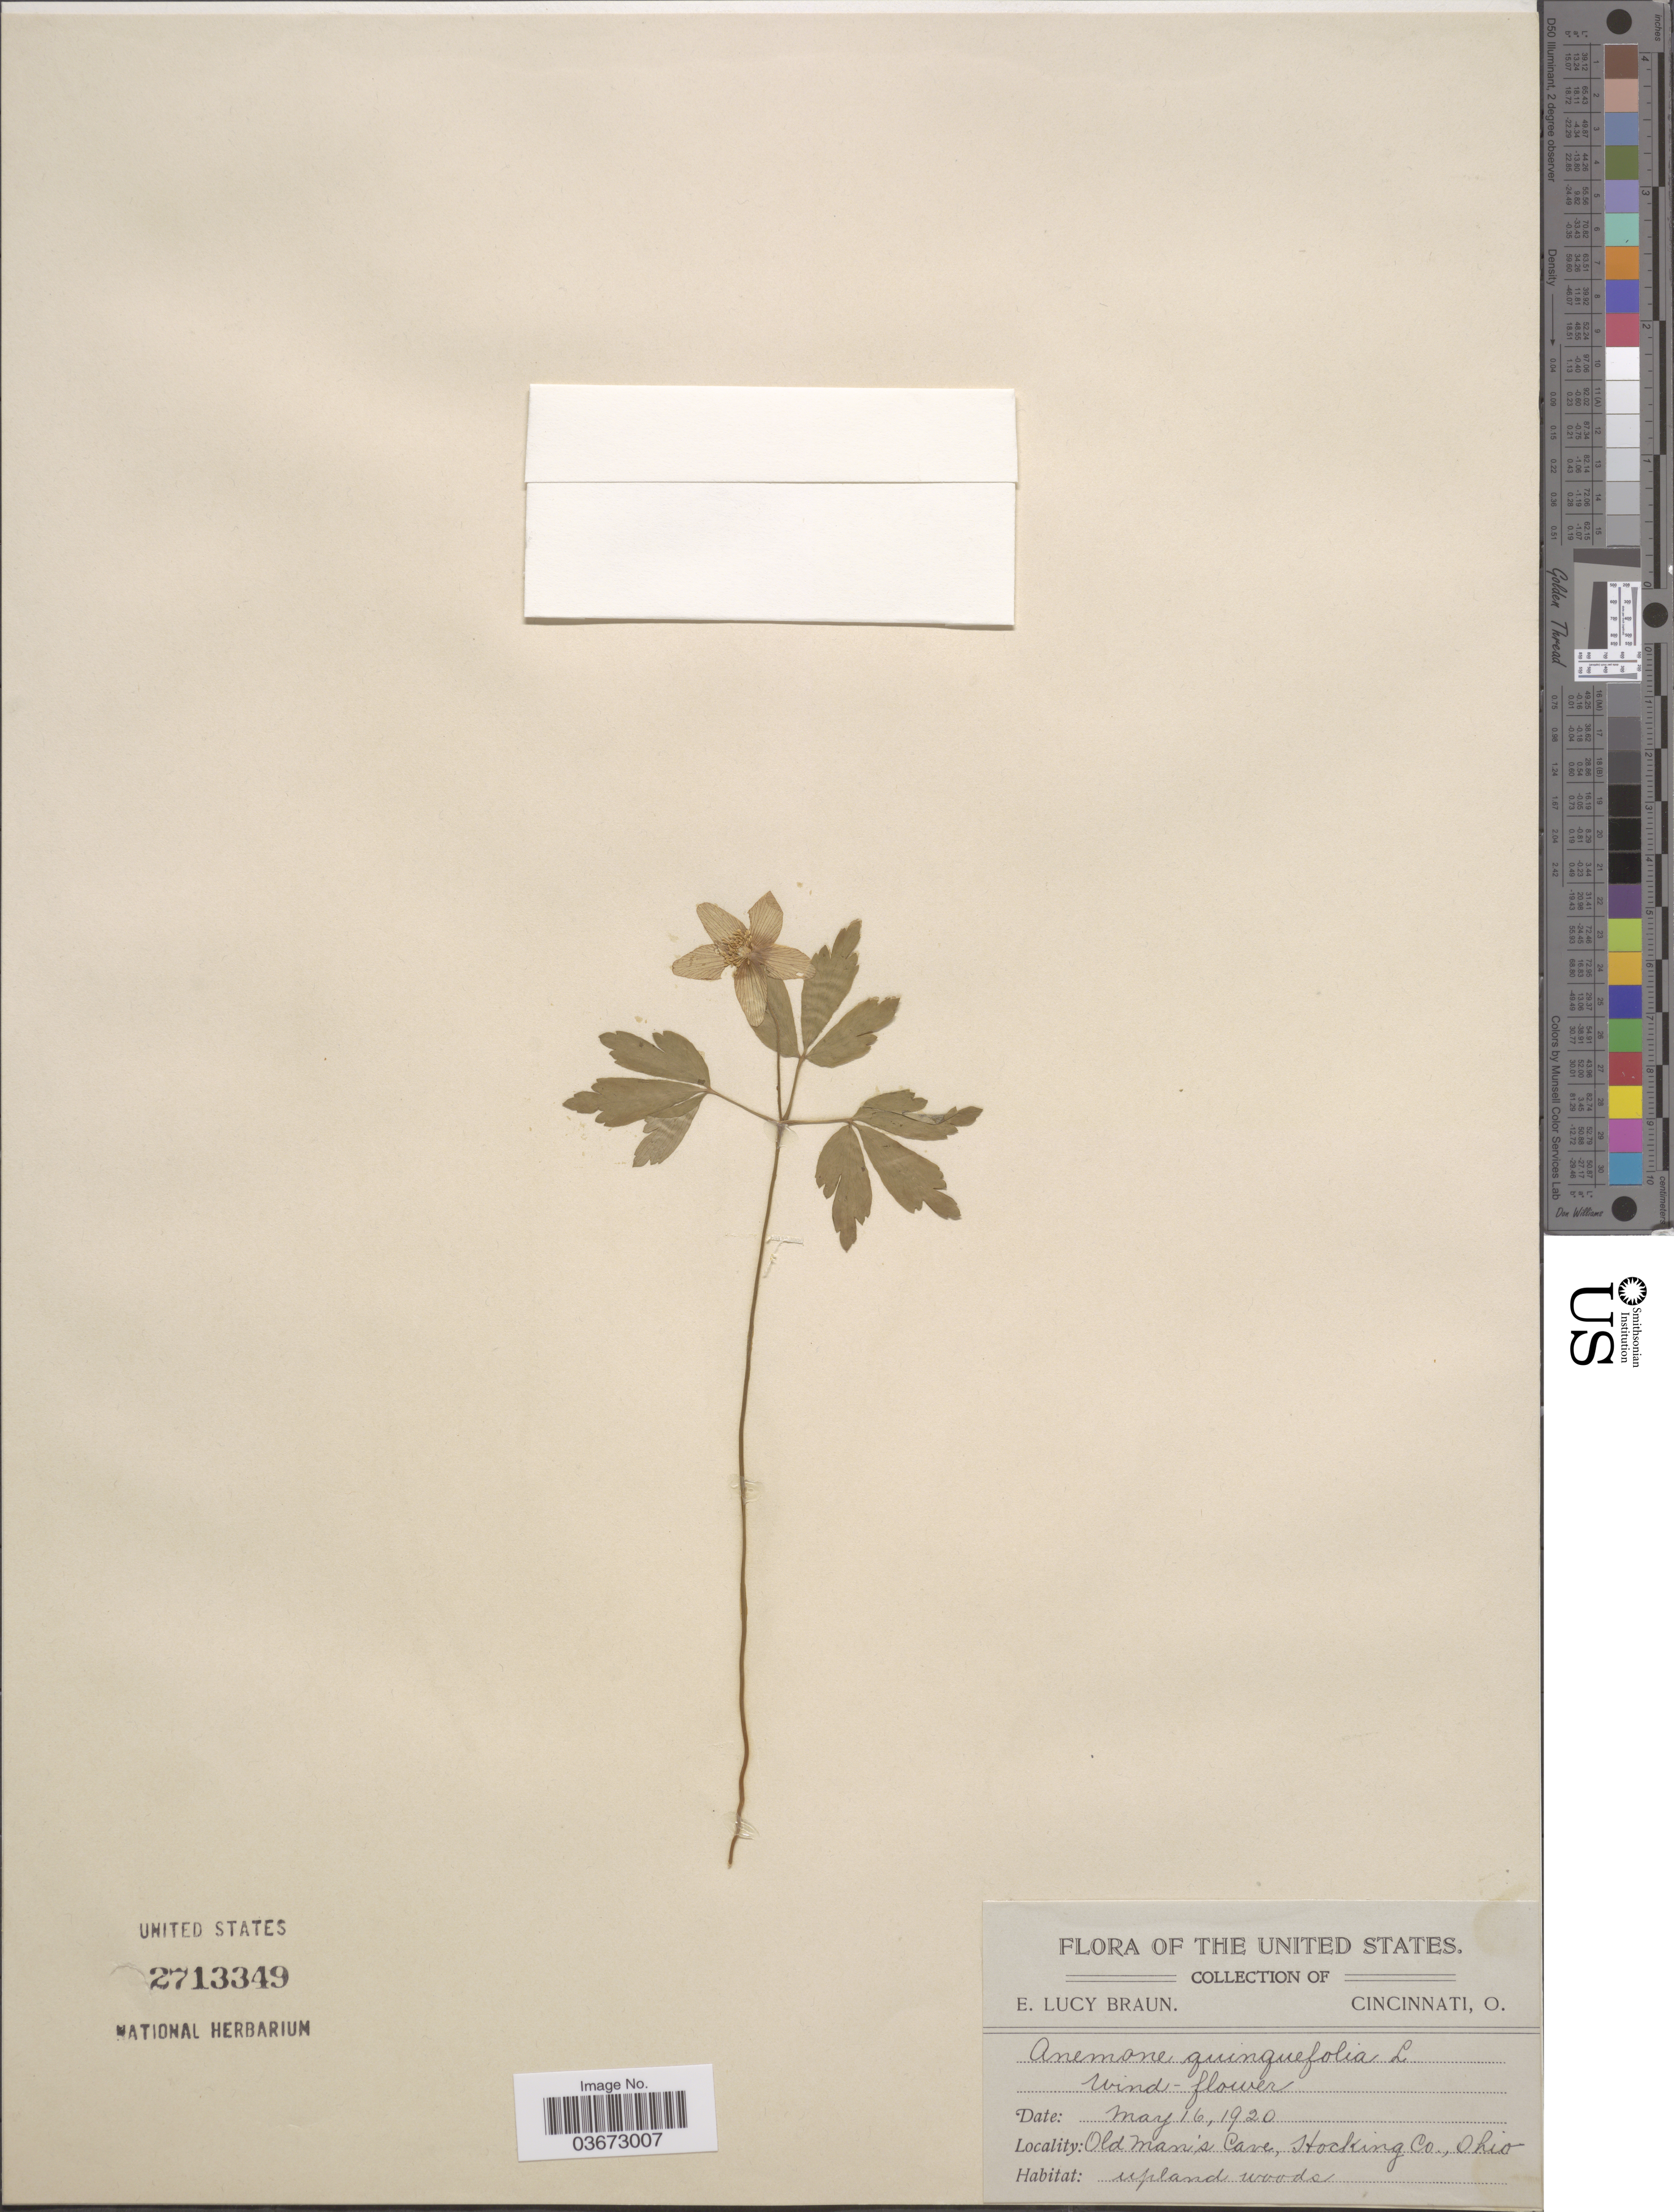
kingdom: Plantae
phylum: Tracheophyta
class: Magnoliopsida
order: Ranunculales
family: Ranunculaceae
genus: Anemone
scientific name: Anemone quinquefolia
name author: L.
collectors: E. L. Braun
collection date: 1920-05-16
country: United States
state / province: Ohio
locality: Old Man's Cave, Hocking Co.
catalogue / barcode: US 2713349